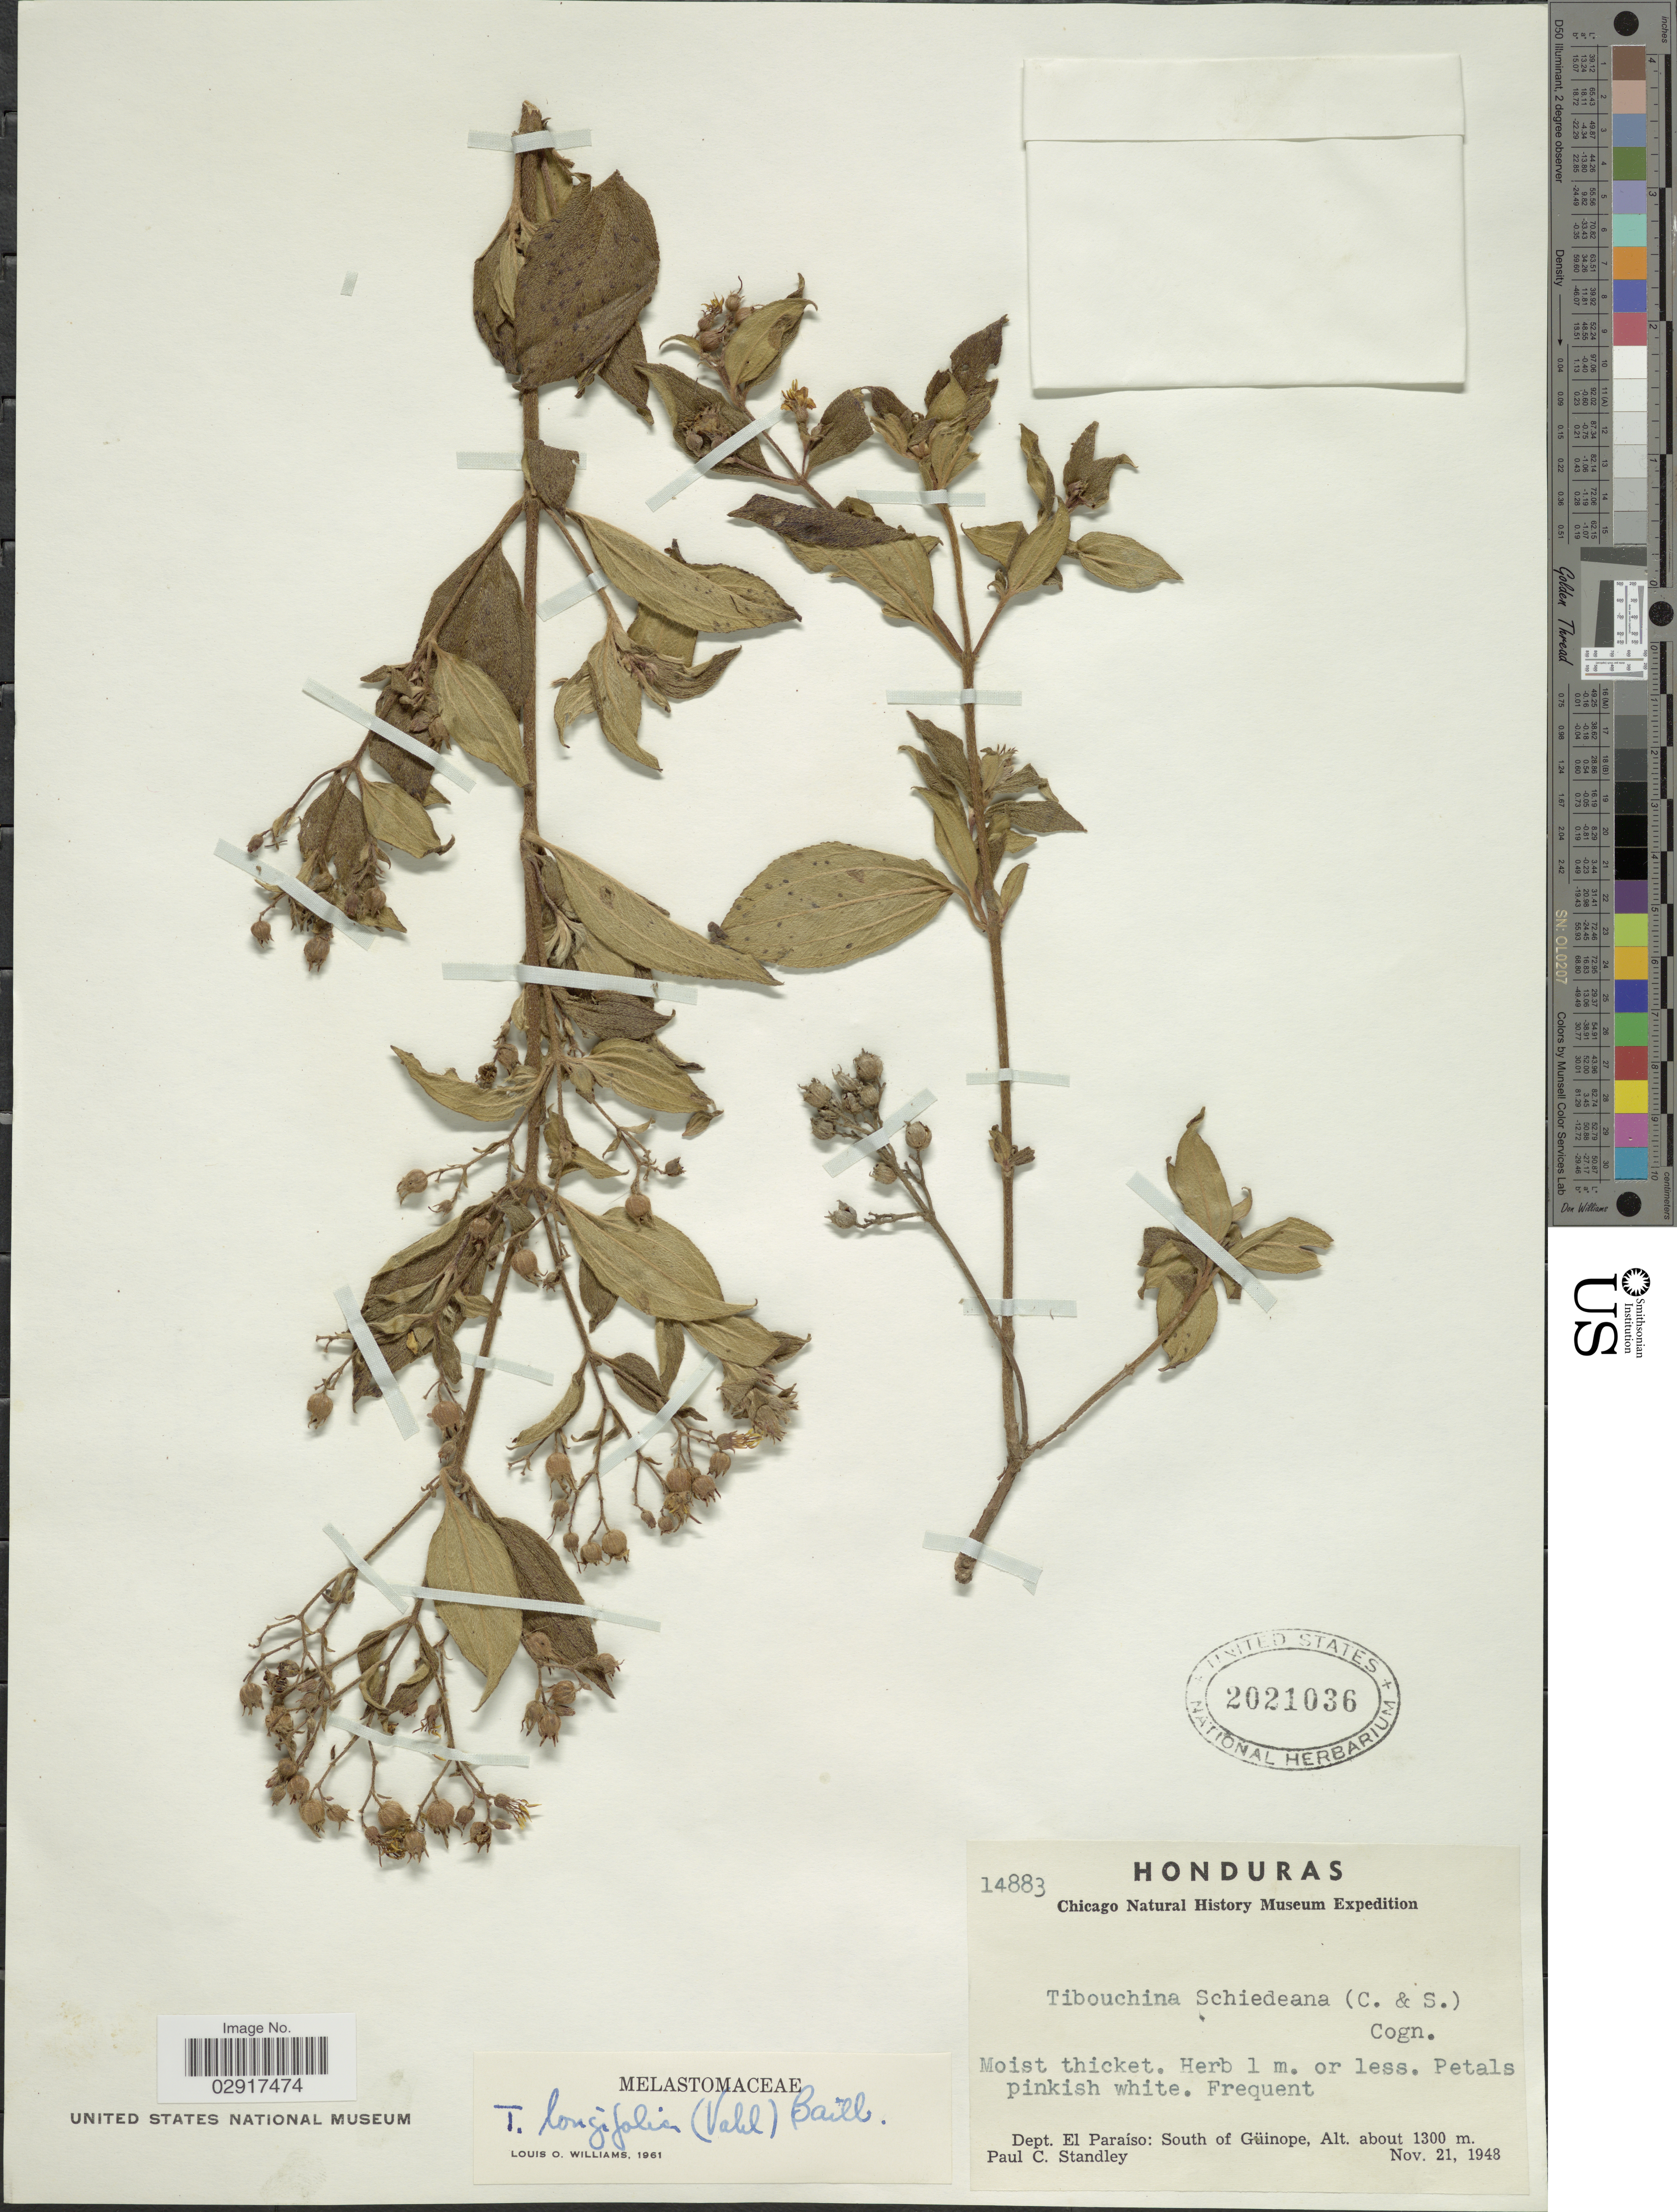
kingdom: Plantae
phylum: Tracheophyta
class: Magnoliopsida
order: Myrtales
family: Melastomataceae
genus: Chaetogastra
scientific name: Chaetogastra longifolia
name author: (Vahl) DC.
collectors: P. C. Standley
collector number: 14883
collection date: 1948-11-21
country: Honduras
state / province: El Paraíso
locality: Dept. El Paraíso: South of Güinope.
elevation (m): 1300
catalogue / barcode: US 2021036